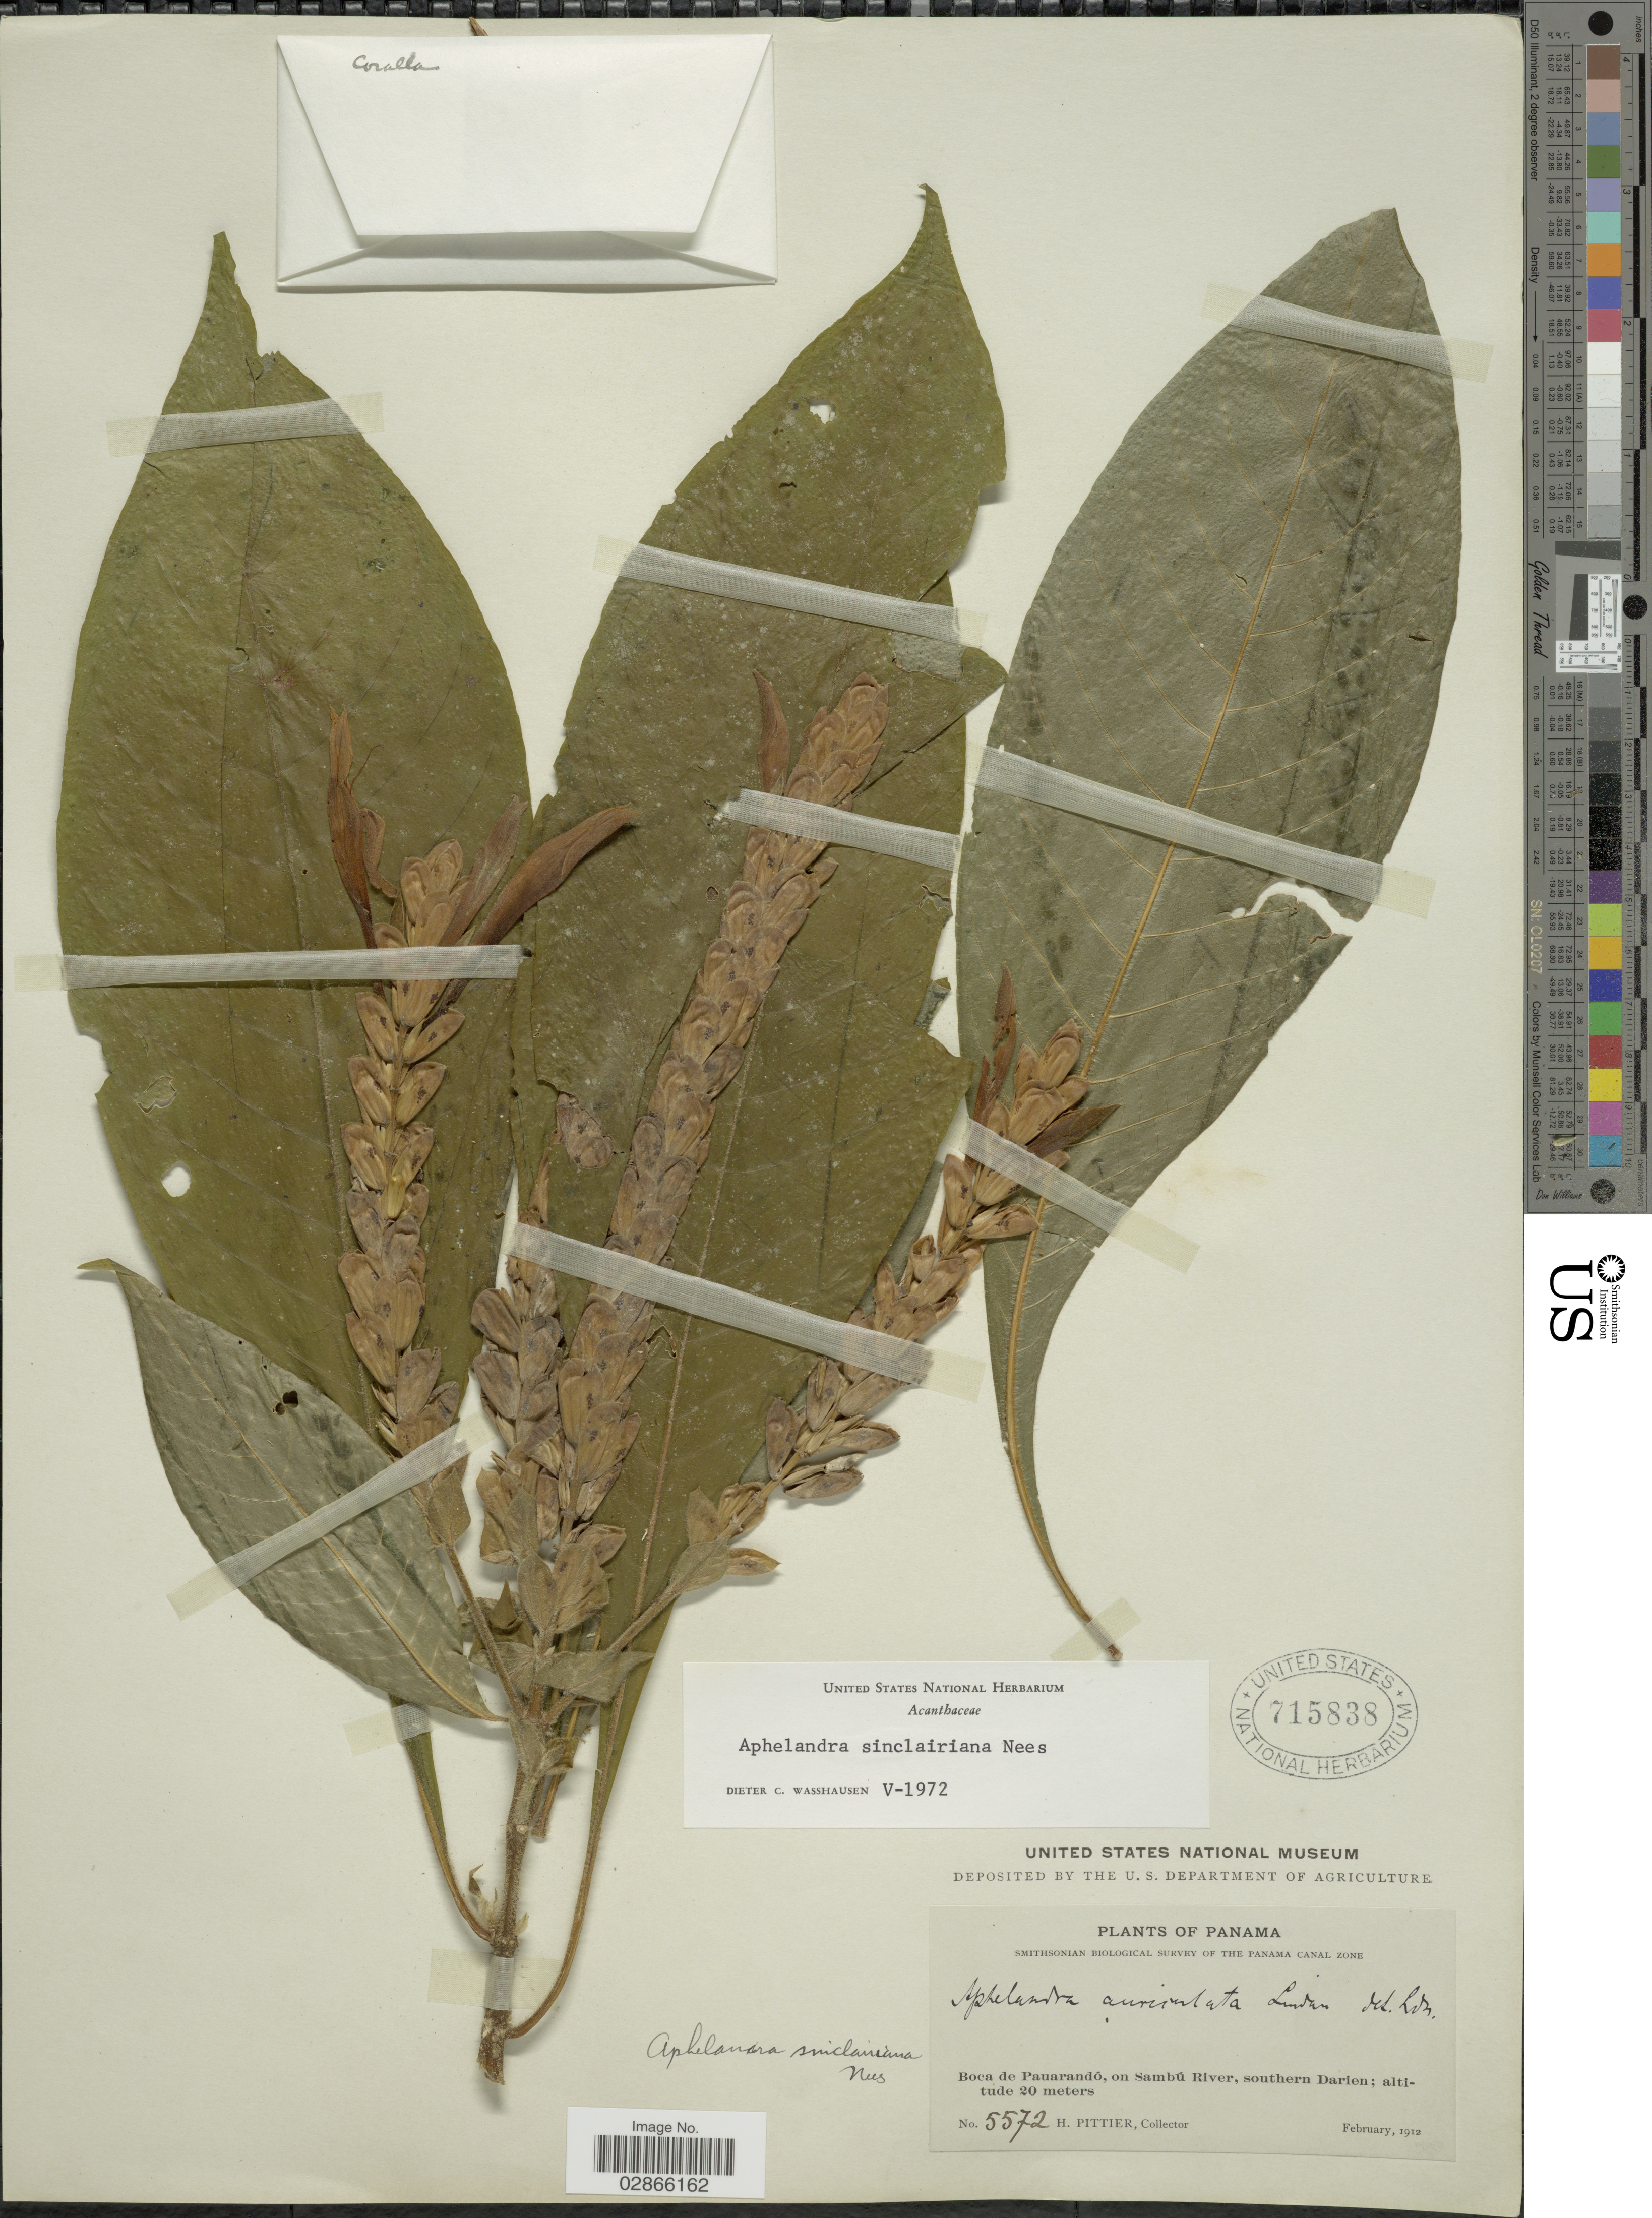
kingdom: Plantae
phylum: Tracheophyta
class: Magnoliopsida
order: Lamiales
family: Acanthaceae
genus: Aphelandra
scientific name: Aphelandra sinclairiana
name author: Nees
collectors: H. F. Pittier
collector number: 5572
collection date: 1912-02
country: Panama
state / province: Darién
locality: Boca de Pauarandó, on Sambú River, southern Darien.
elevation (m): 20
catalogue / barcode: US 715838